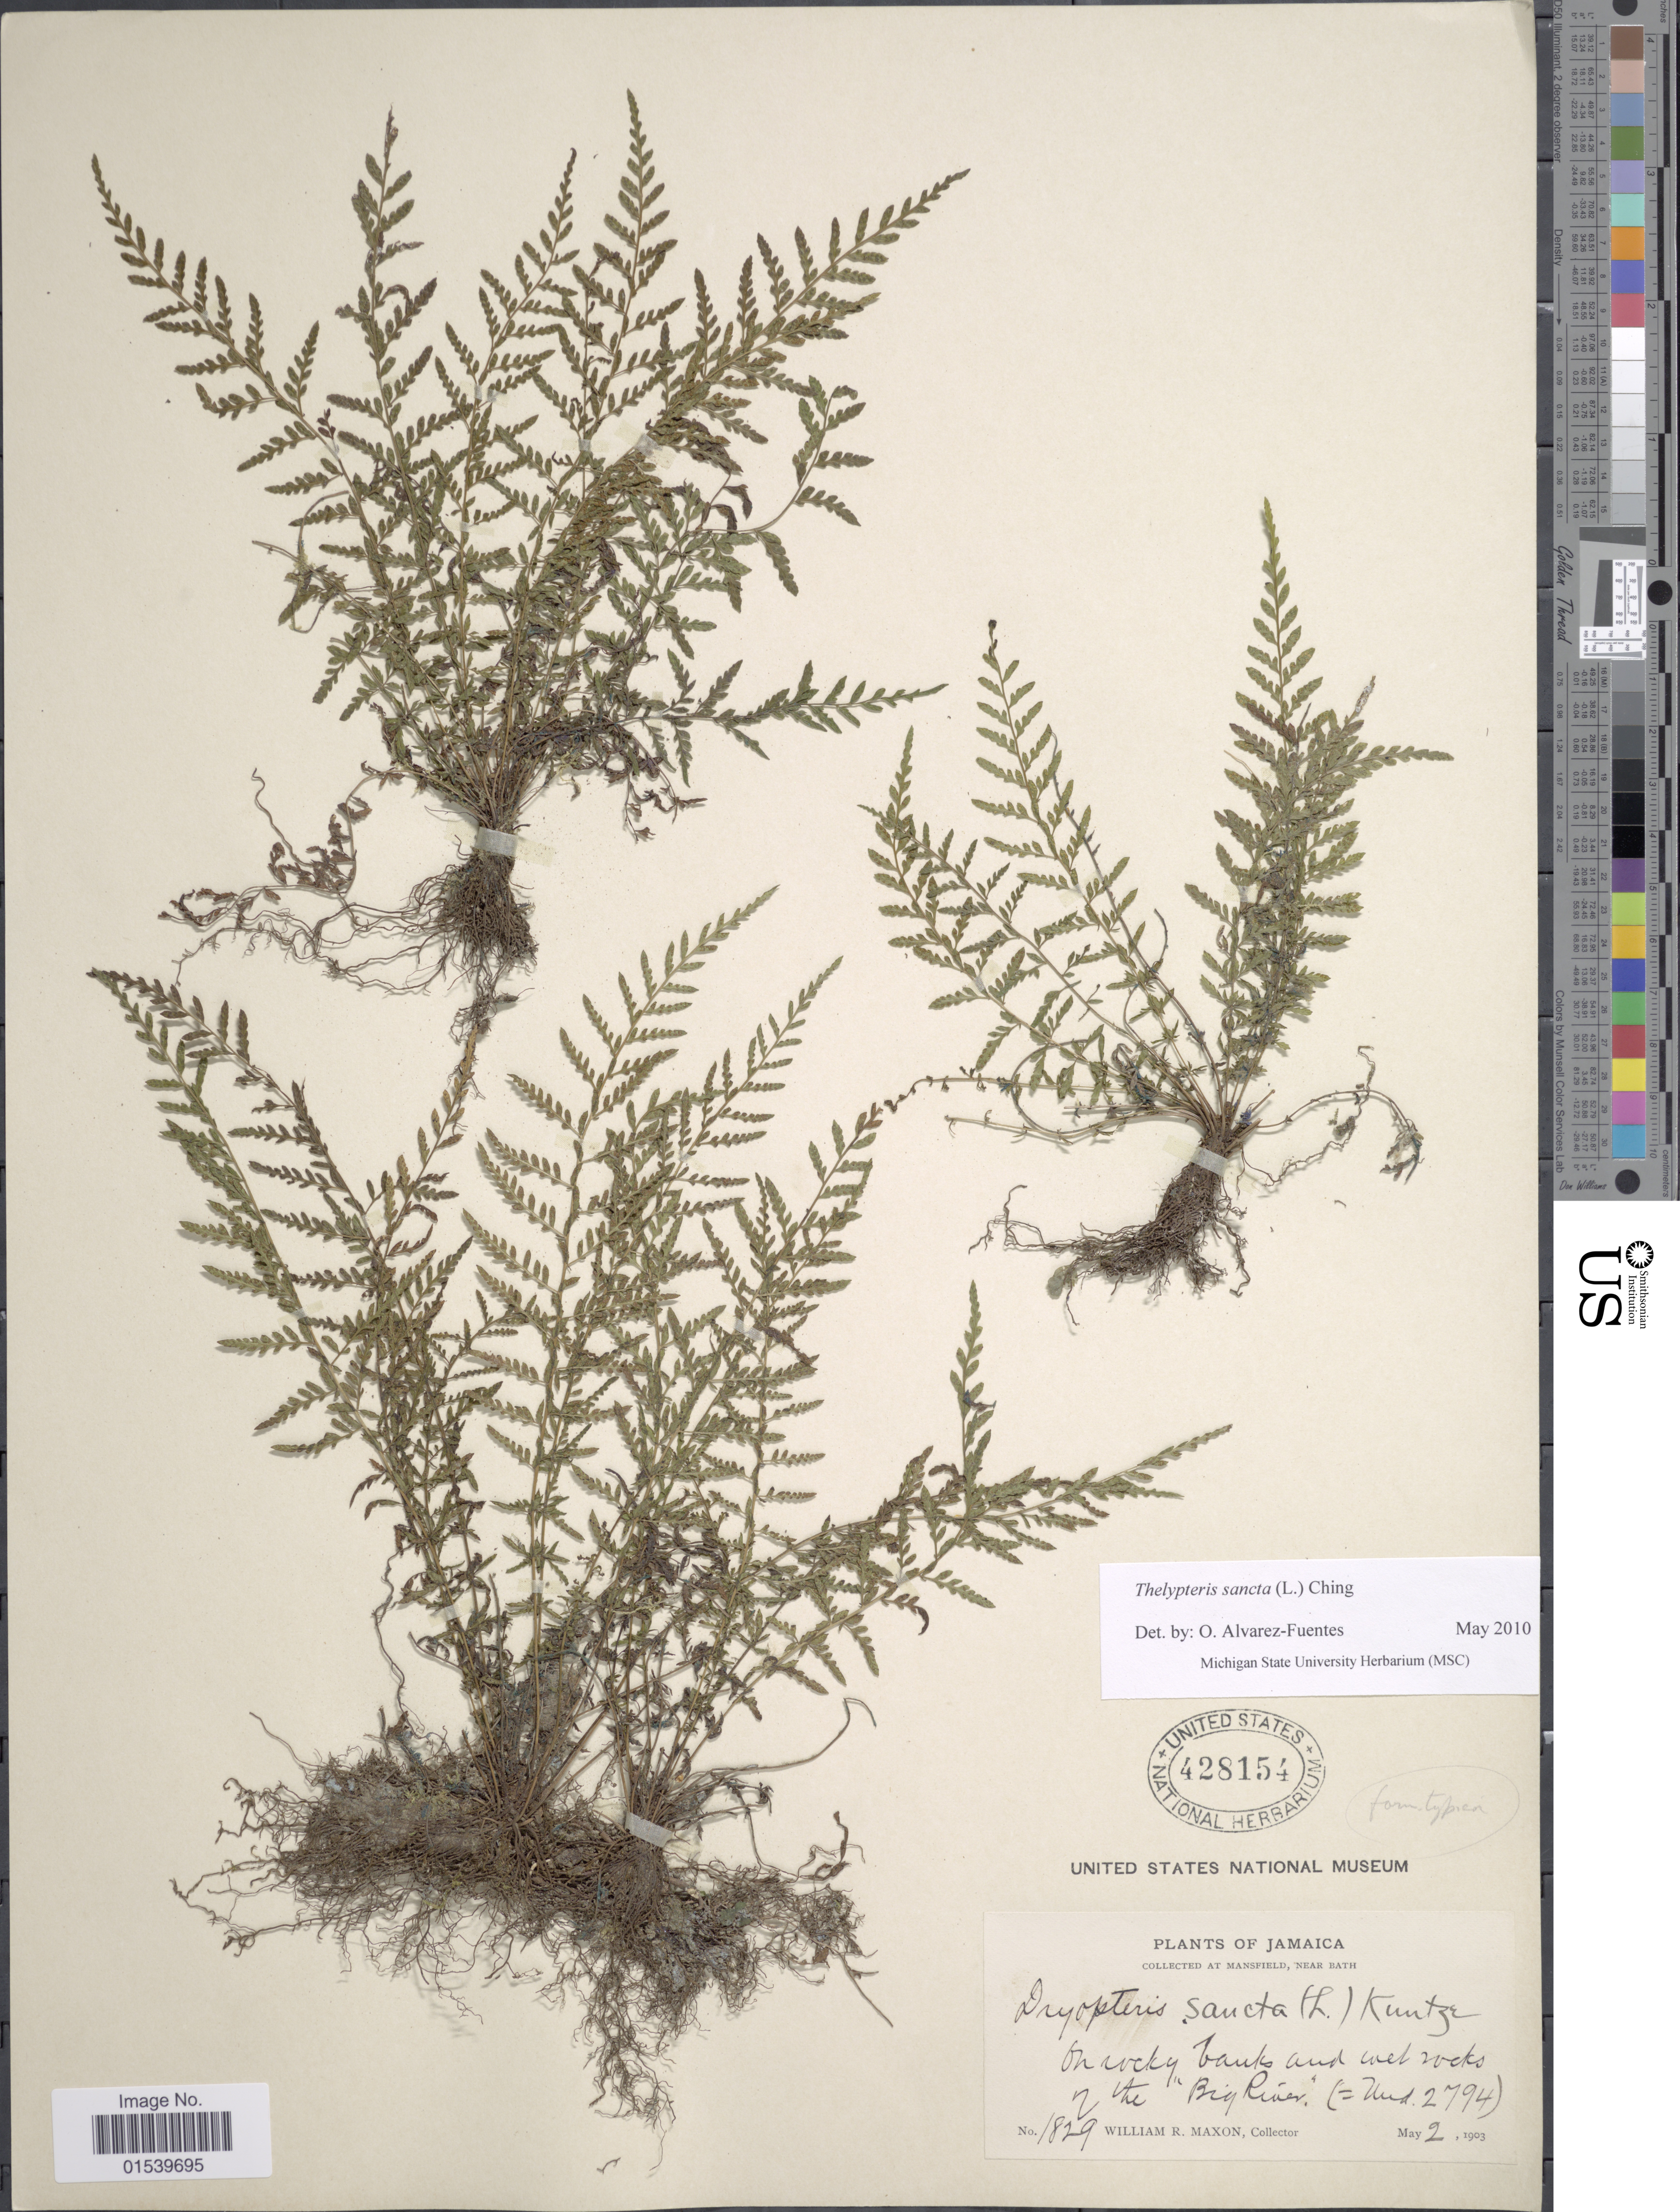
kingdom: Plantae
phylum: Tracheophyta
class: Polypodiopsida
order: Polypodiales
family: Thelypteridaceae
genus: Amauropelta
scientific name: Amauropelta sancta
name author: (L.) Pic. Serm.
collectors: W. R. Maxon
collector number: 1829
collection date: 1903-05-02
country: Jamaica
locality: At Mansfield, near Bath, on rocky banks and wet rocks of the 'Big River'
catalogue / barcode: US 428154